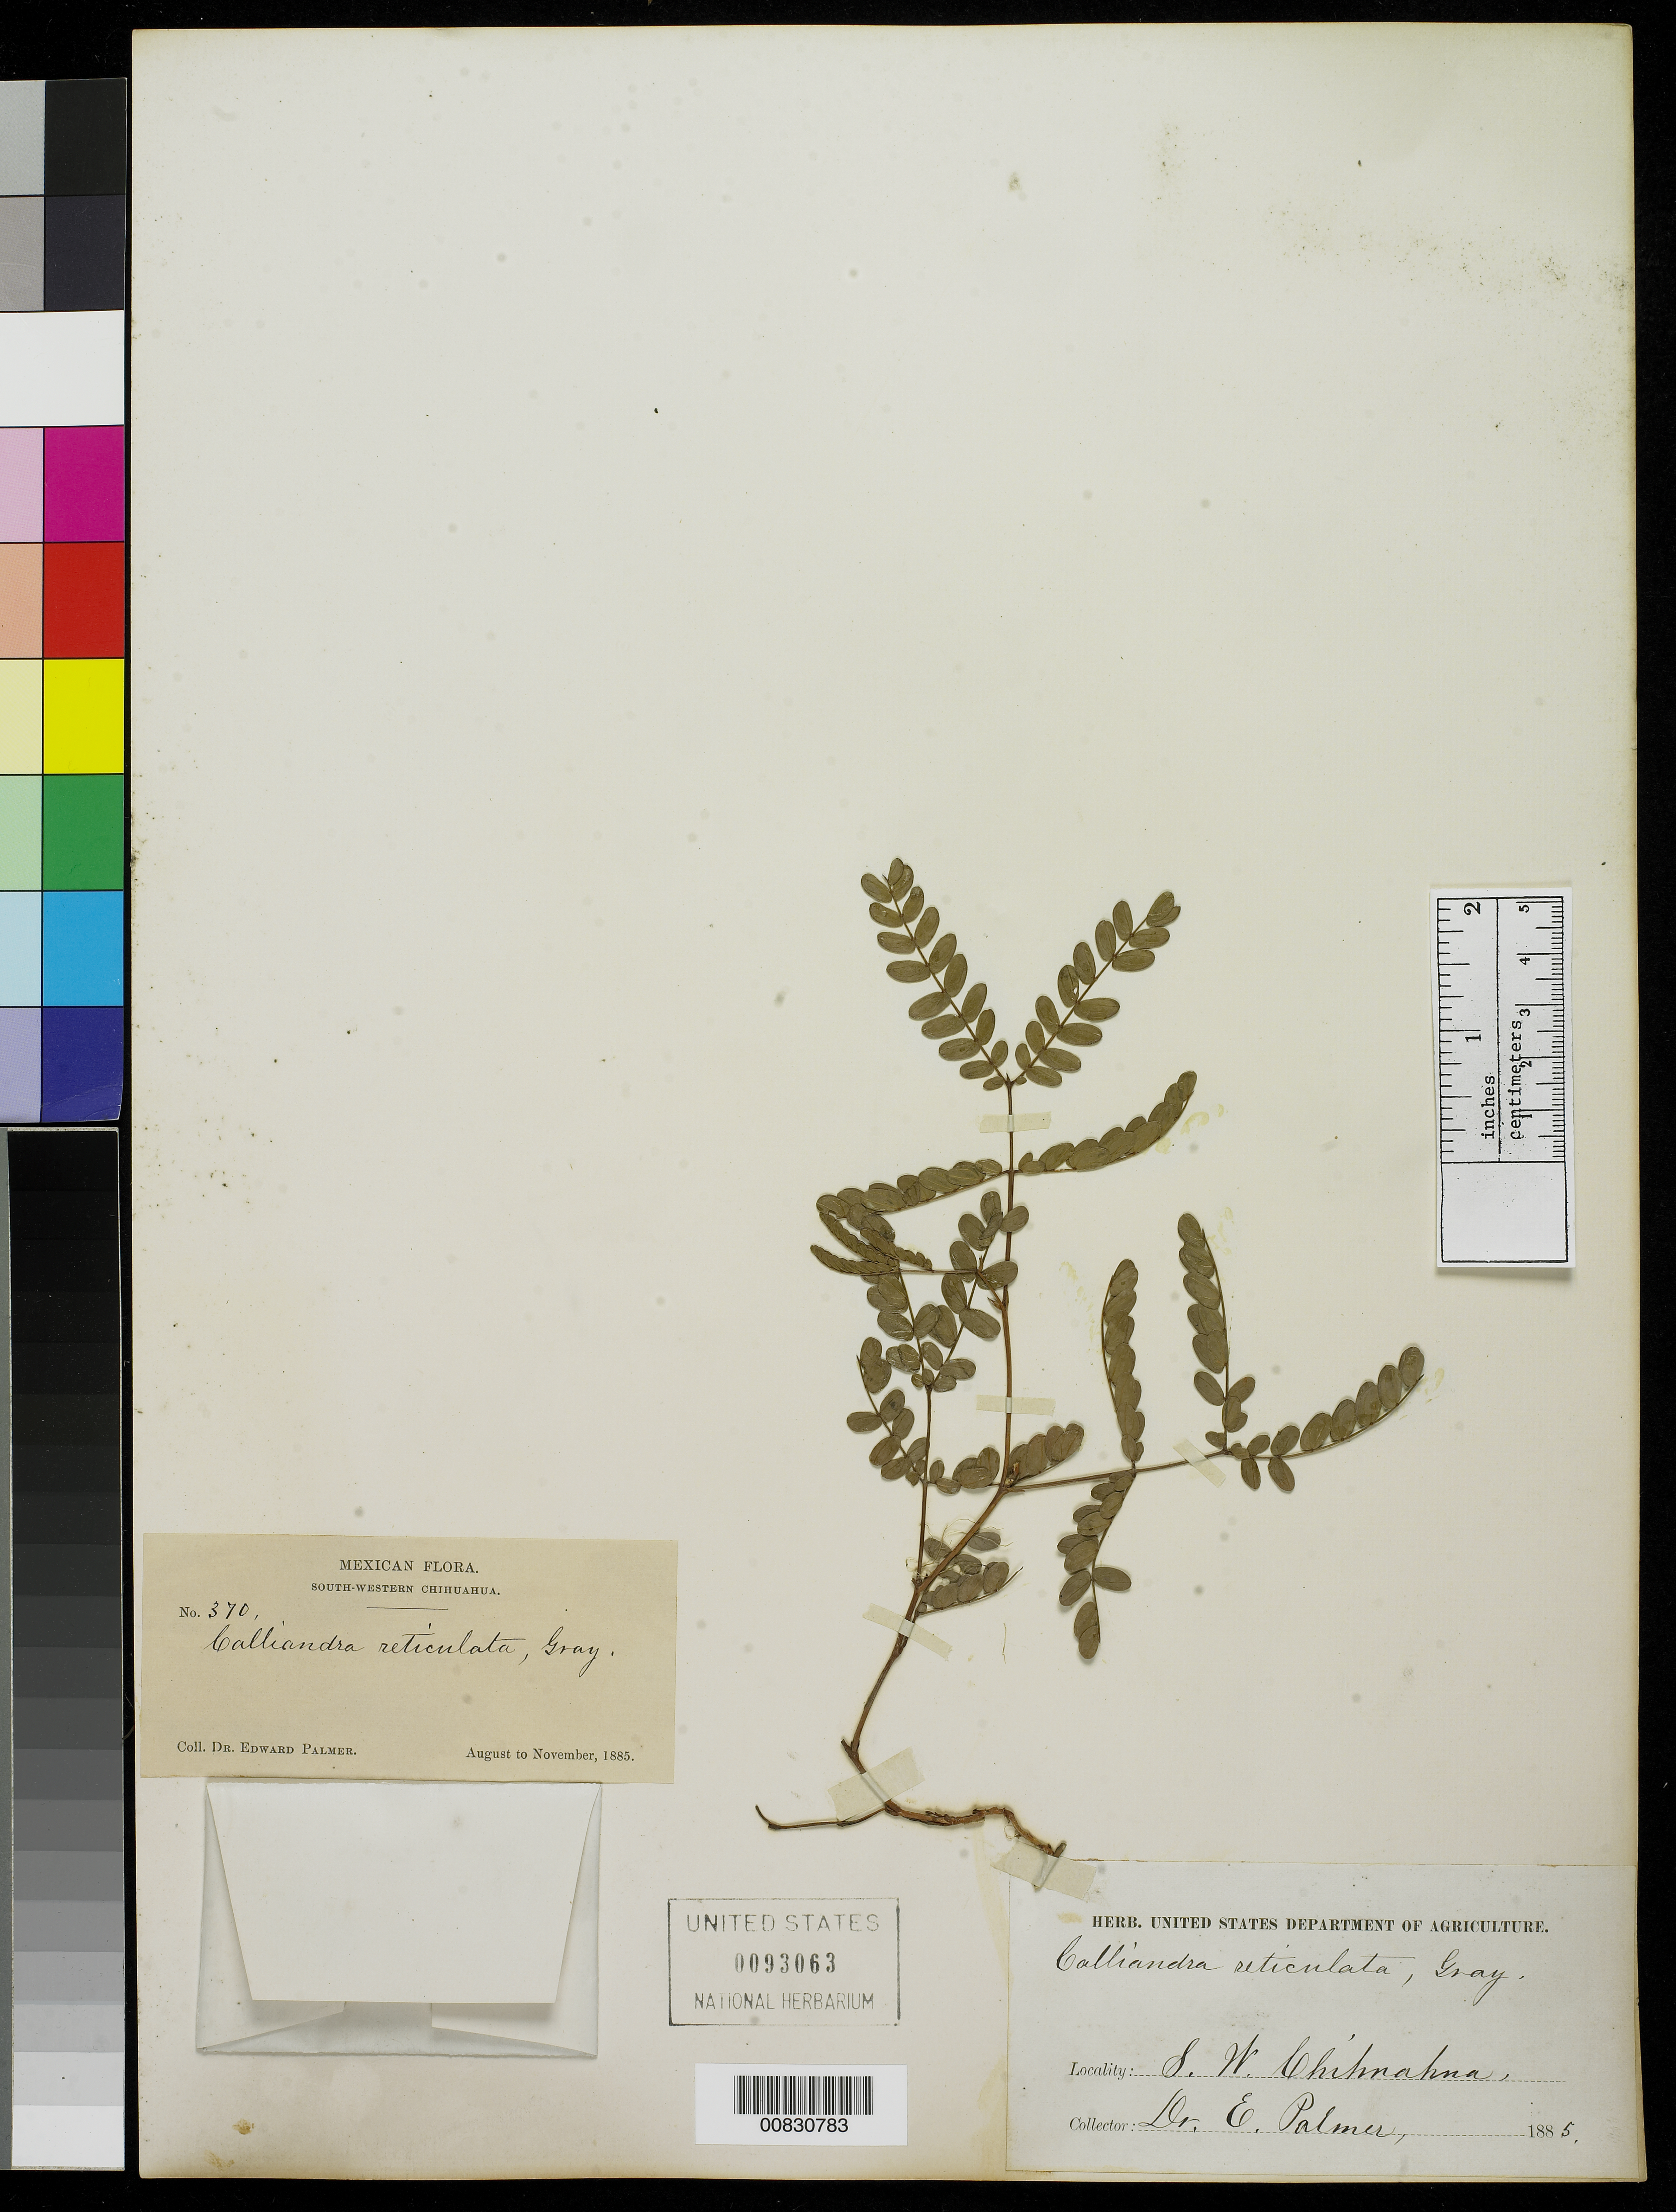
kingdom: Plantae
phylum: Tracheophyta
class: Magnoliopsida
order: Fabales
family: Fabaceae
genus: Calliandra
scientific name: Calliandra reticulata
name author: A. Gray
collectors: E. Palmer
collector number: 370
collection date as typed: Aug 1885 to -- Nov 1885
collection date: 1885-08/1885-11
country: Mexico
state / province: Chihuahua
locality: South-Western Chihuahua.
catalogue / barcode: US 93063